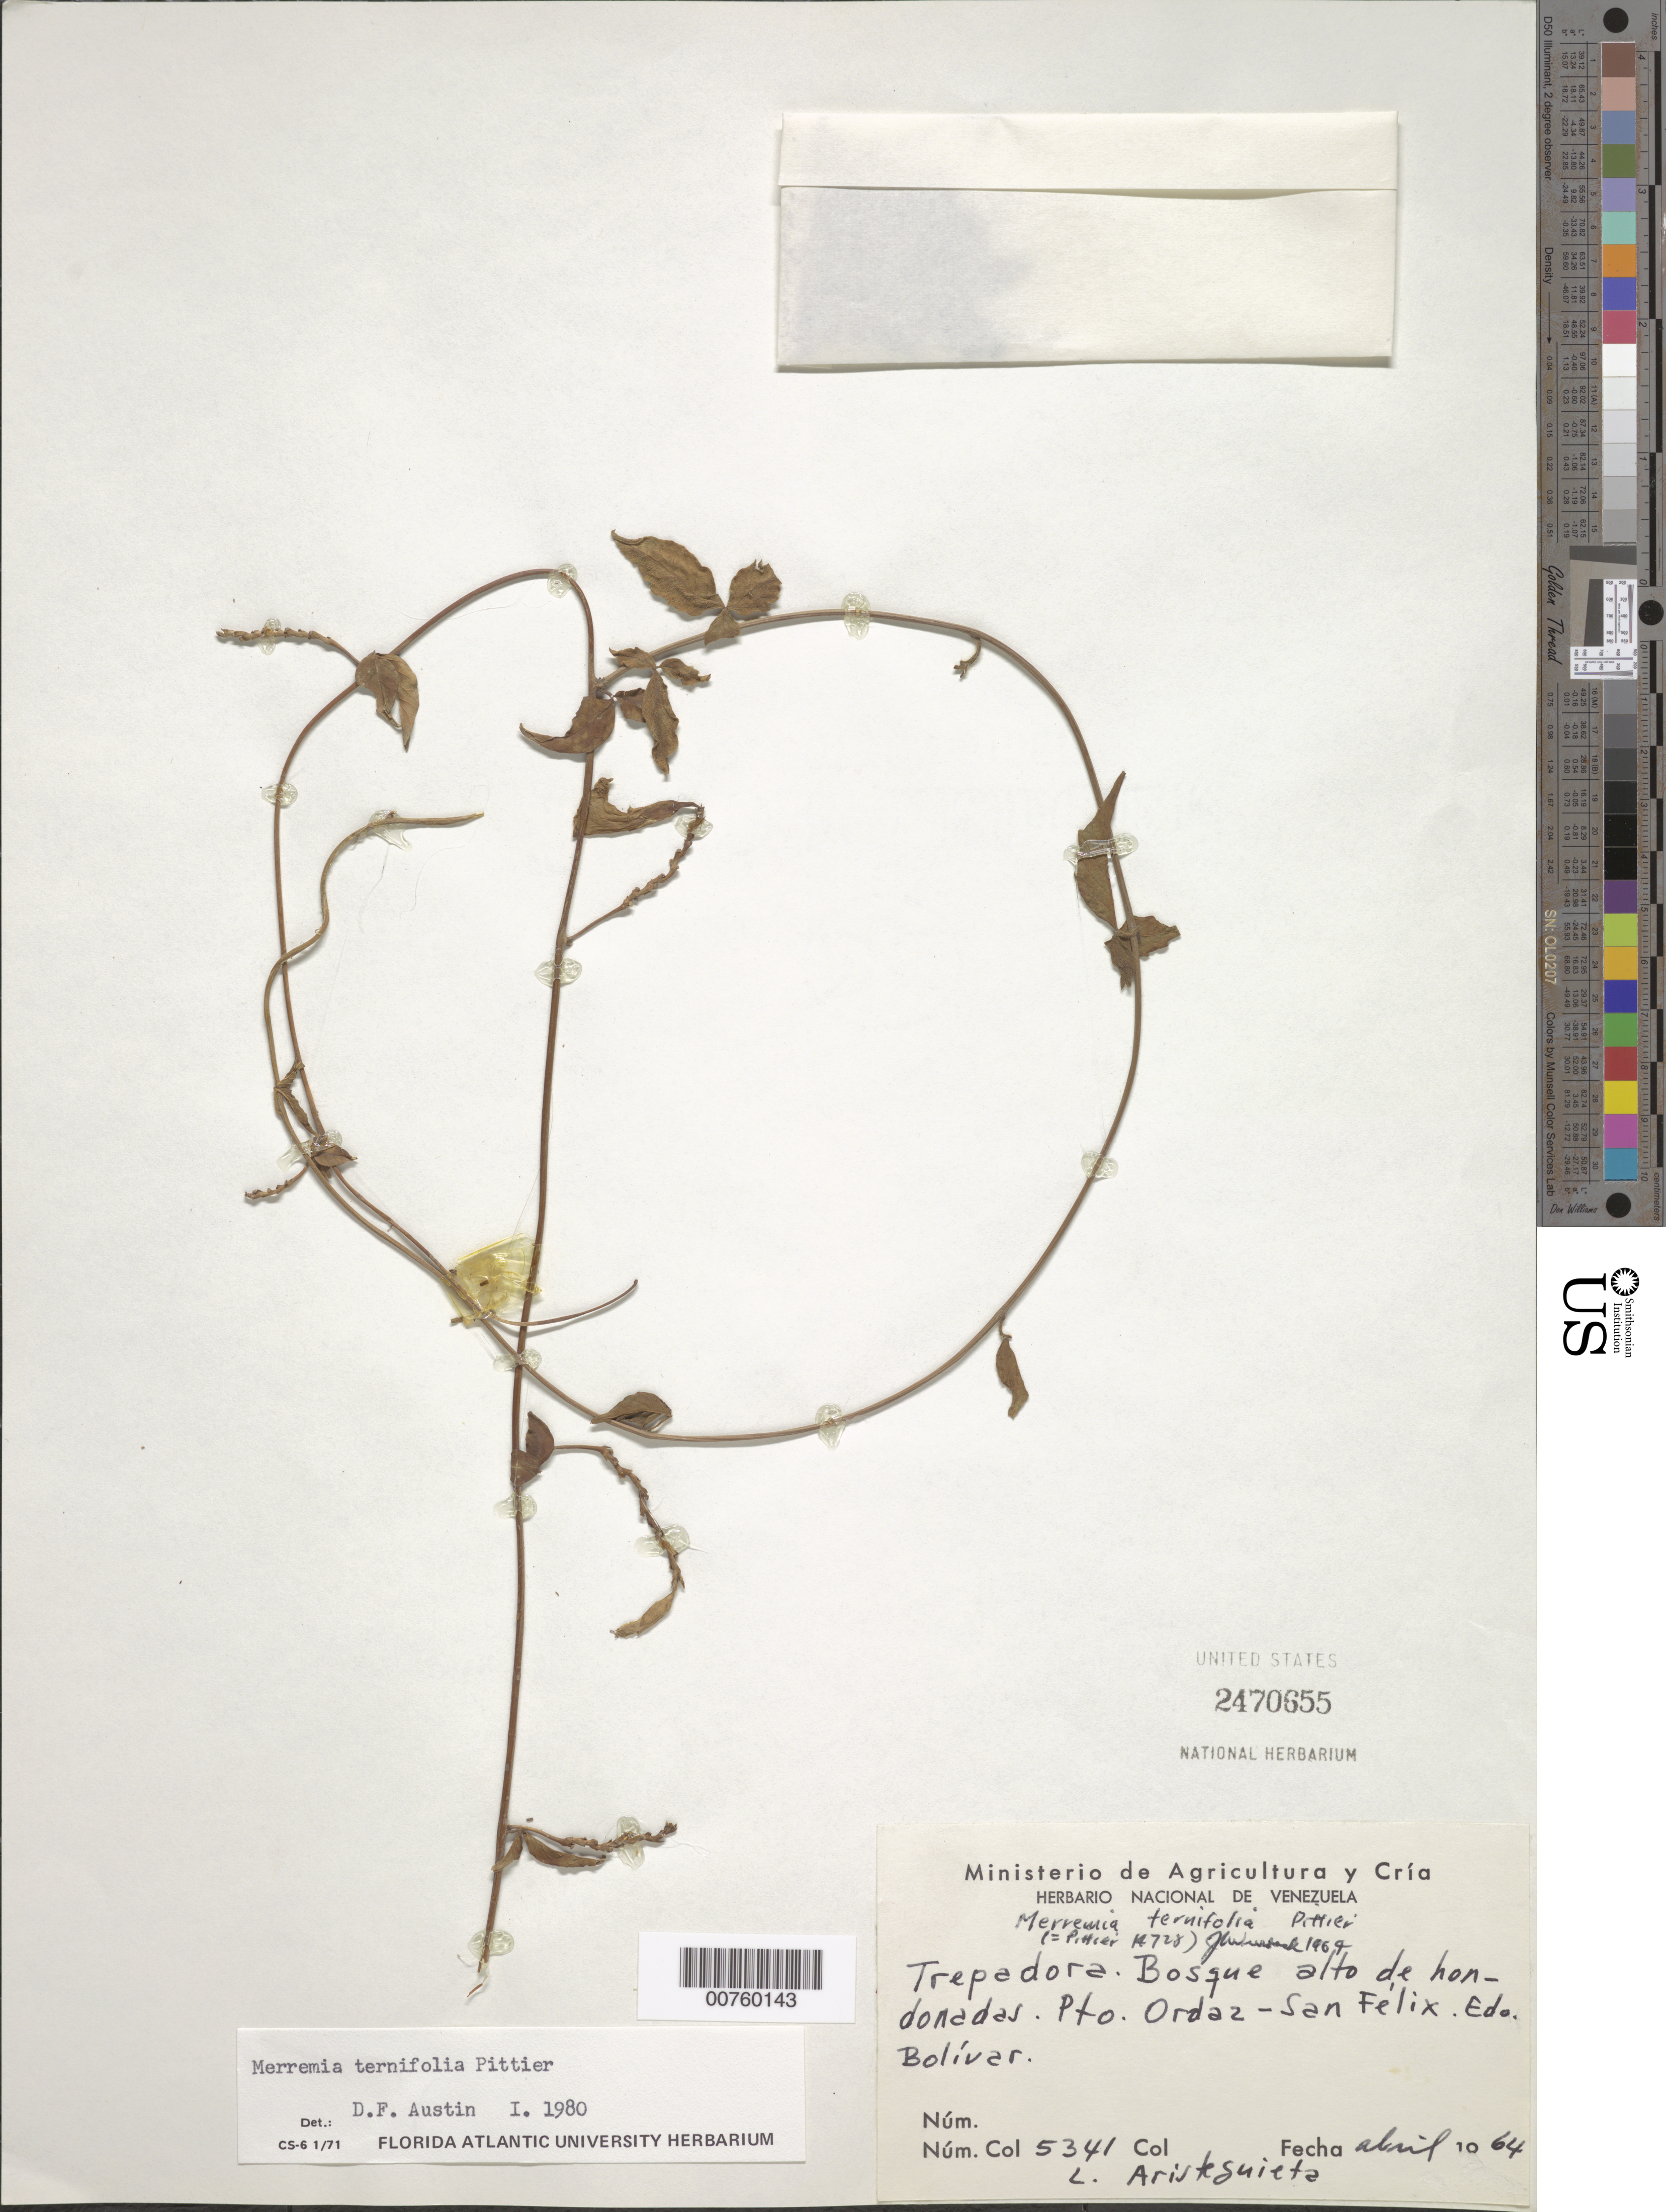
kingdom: Plantae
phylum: Tracheophyta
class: Magnoliopsida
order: Solanales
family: Convolvulaceae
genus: Distimake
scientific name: Distimake ternifoliolus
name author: (Pittier) A. R. Simões & Staples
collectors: L. Aristeguieta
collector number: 5341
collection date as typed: Apr-64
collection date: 1964-04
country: Venezuela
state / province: Bolívar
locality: Pto. Ordáz to San Felix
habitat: High forest of hollows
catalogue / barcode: US 2470655